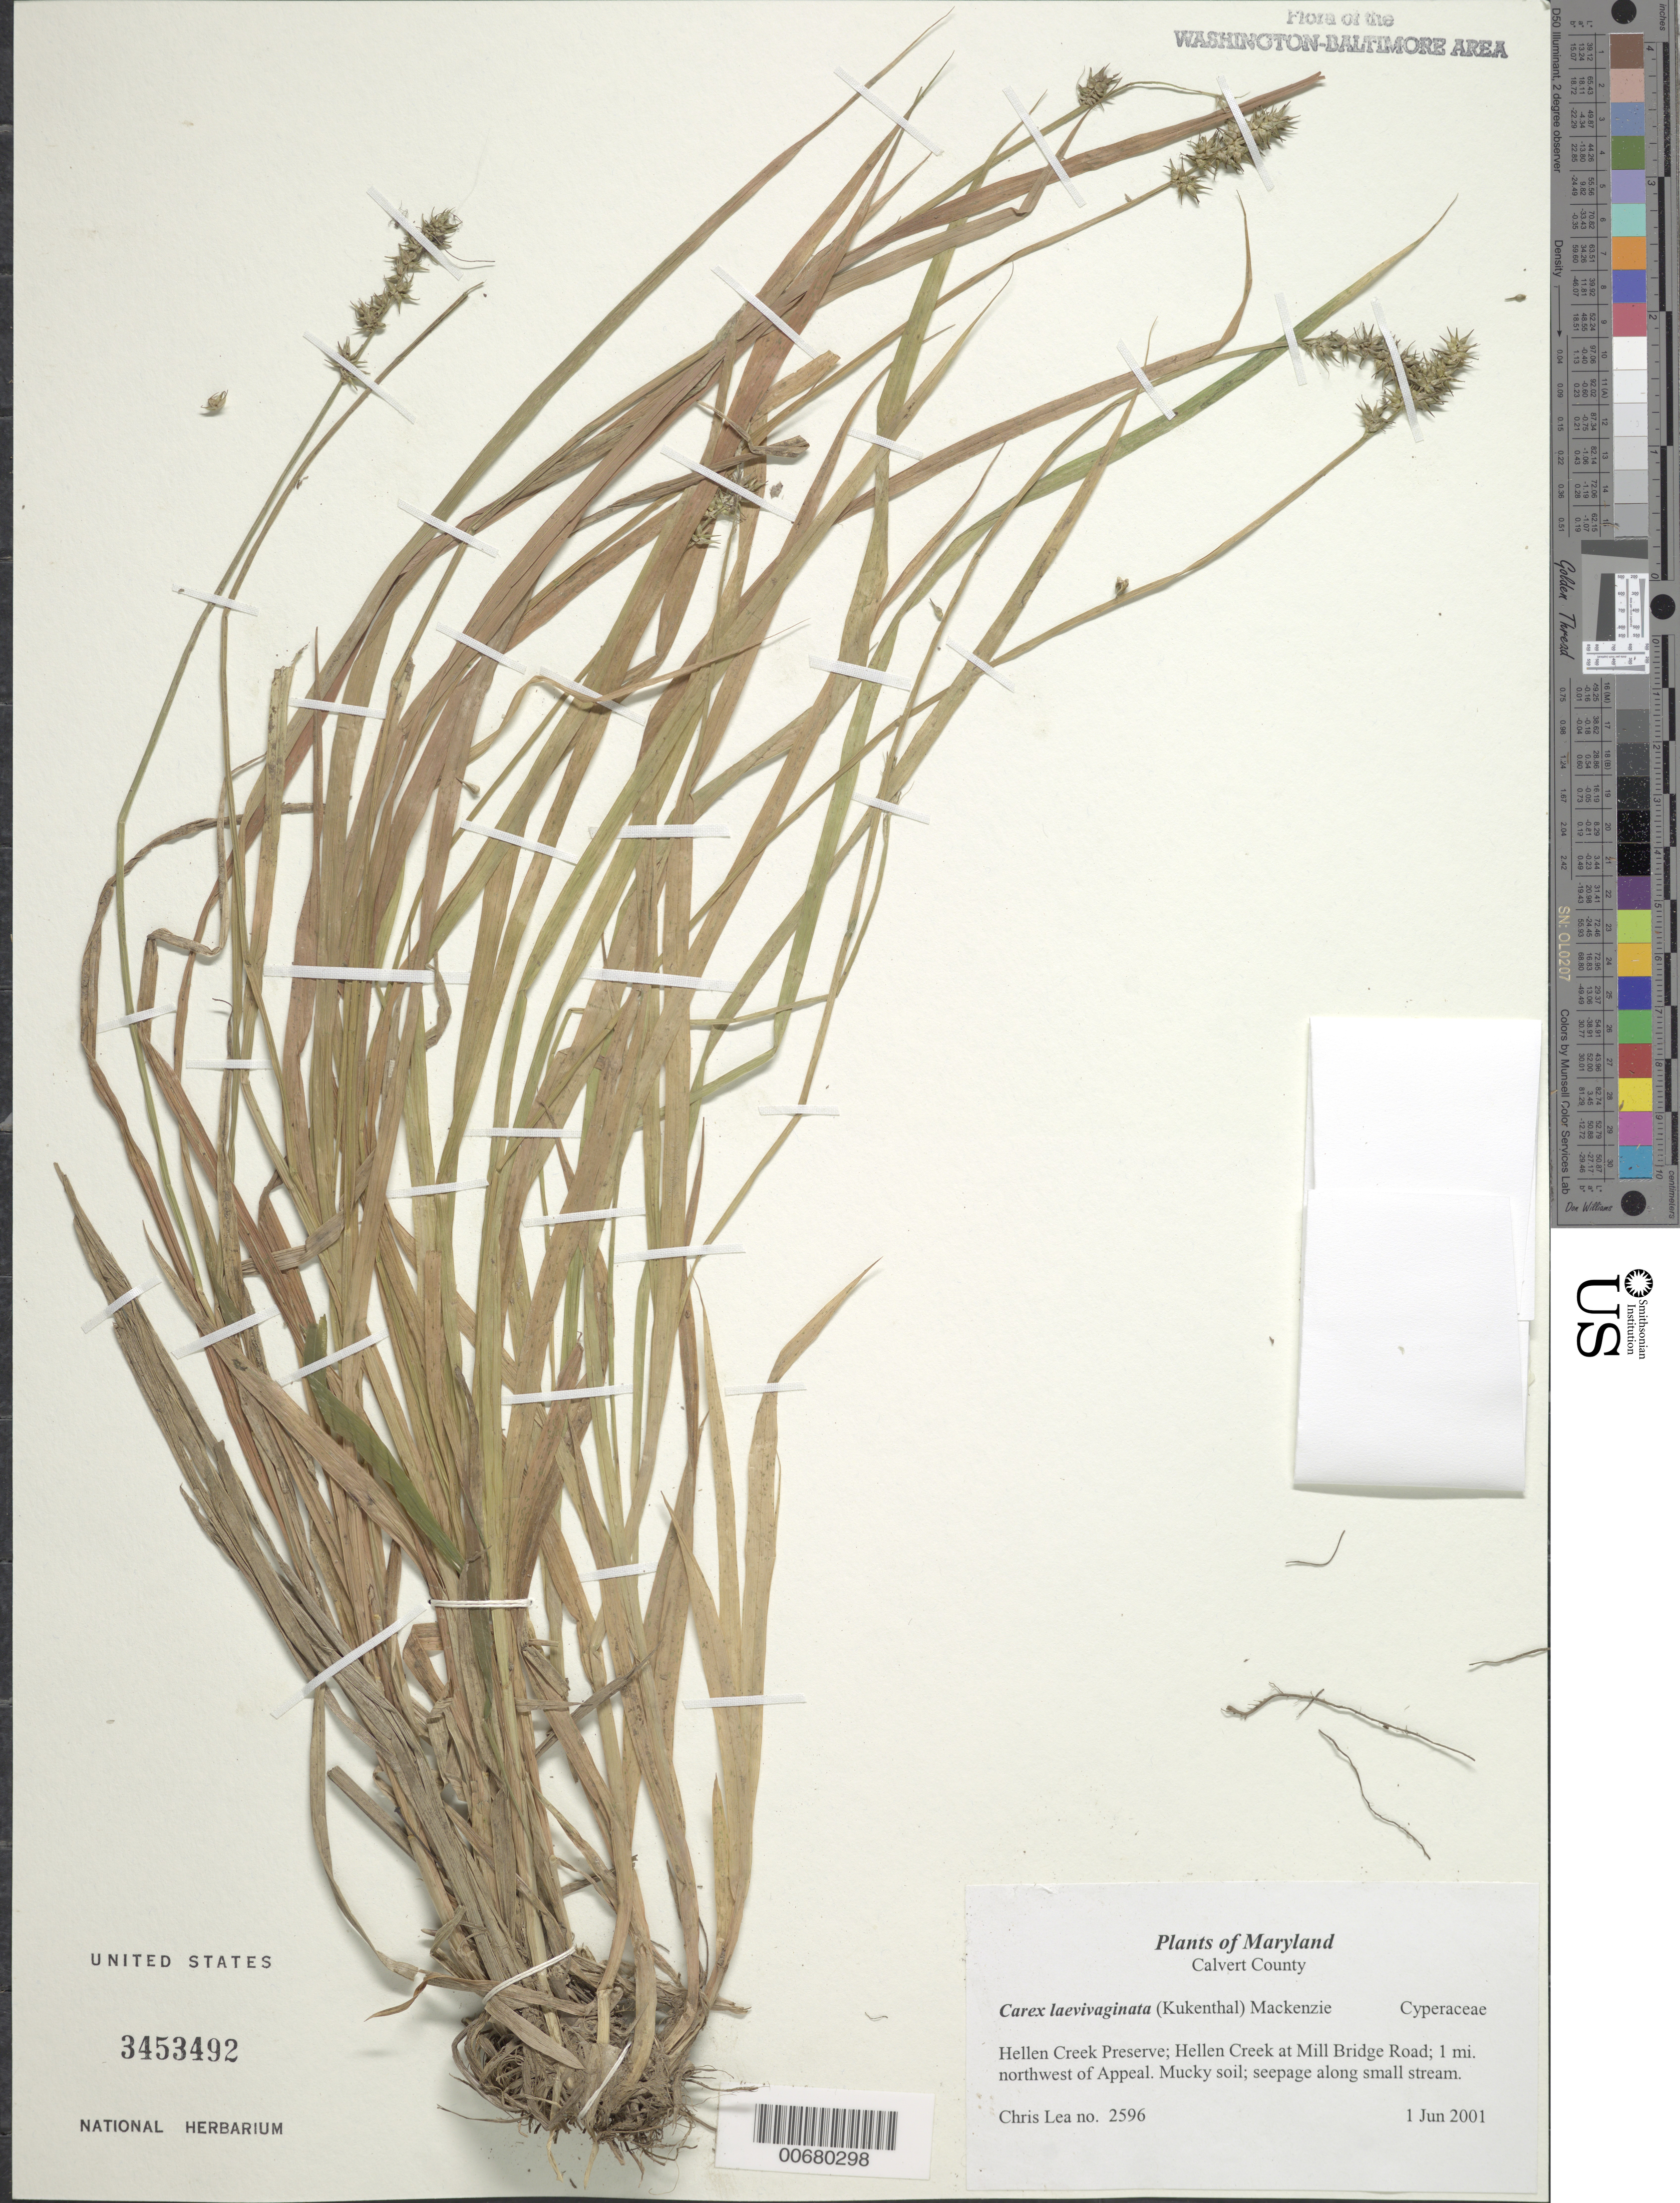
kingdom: Plantae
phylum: Tracheophyta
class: Liliopsida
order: Poales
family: Cyperaceae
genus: Carex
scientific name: Carex laevivaginata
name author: (Kük.) Mack.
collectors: C. Lea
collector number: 2596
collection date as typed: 1 Jun 2001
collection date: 2001-06-01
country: United States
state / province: Maryland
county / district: Calvert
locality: Hellen Creek Preserve; Hellen Creek at Mill Bridge Road; 1 mi. northwest of Appeal.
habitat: Mucky soil; seepage along small stream.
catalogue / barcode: US 3453492